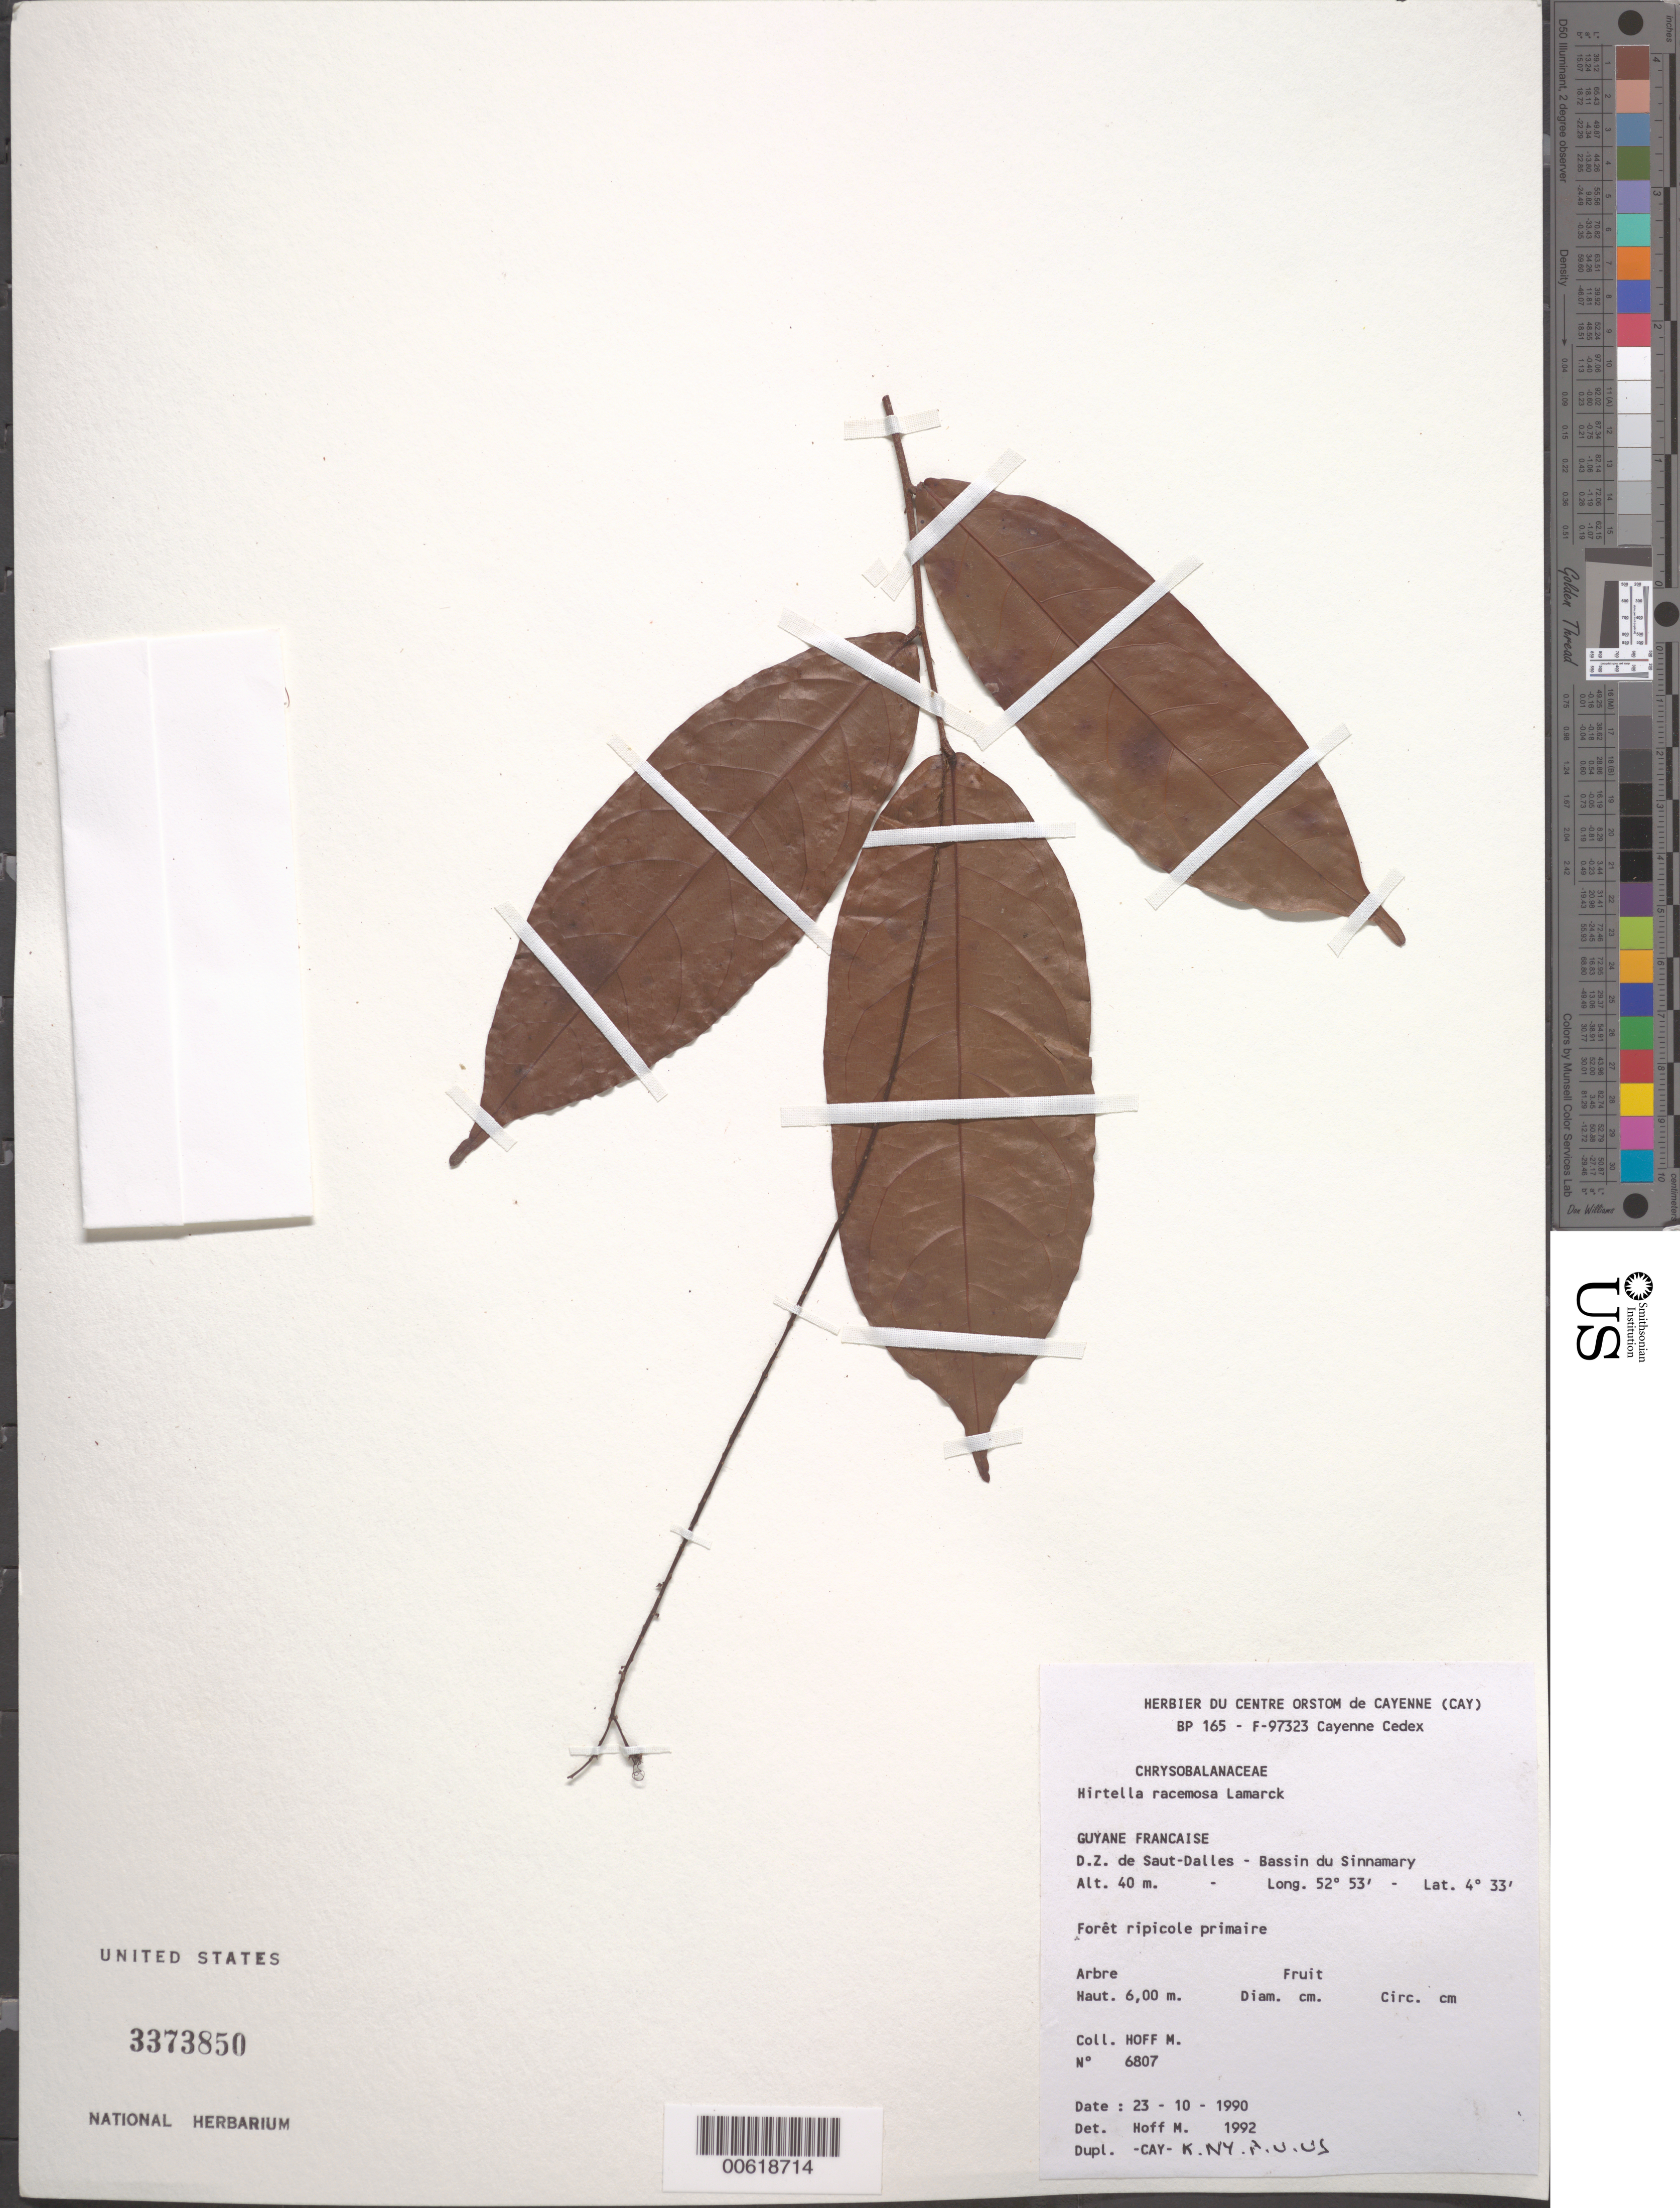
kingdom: Plantae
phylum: Tracheophyta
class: Magnoliopsida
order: Malpighiales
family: Chrysobalanaceae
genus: Hirtella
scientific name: Hirtella racemosa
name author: Lam.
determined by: Hoff, M.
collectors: M. Hoff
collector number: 6807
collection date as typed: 23-Oct-90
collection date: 1990-10-23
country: French Guiana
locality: Saut-Dalles, D.Z., Bassin du Sinnamary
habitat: Primary riparian forest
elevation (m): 40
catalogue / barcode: US 3373850